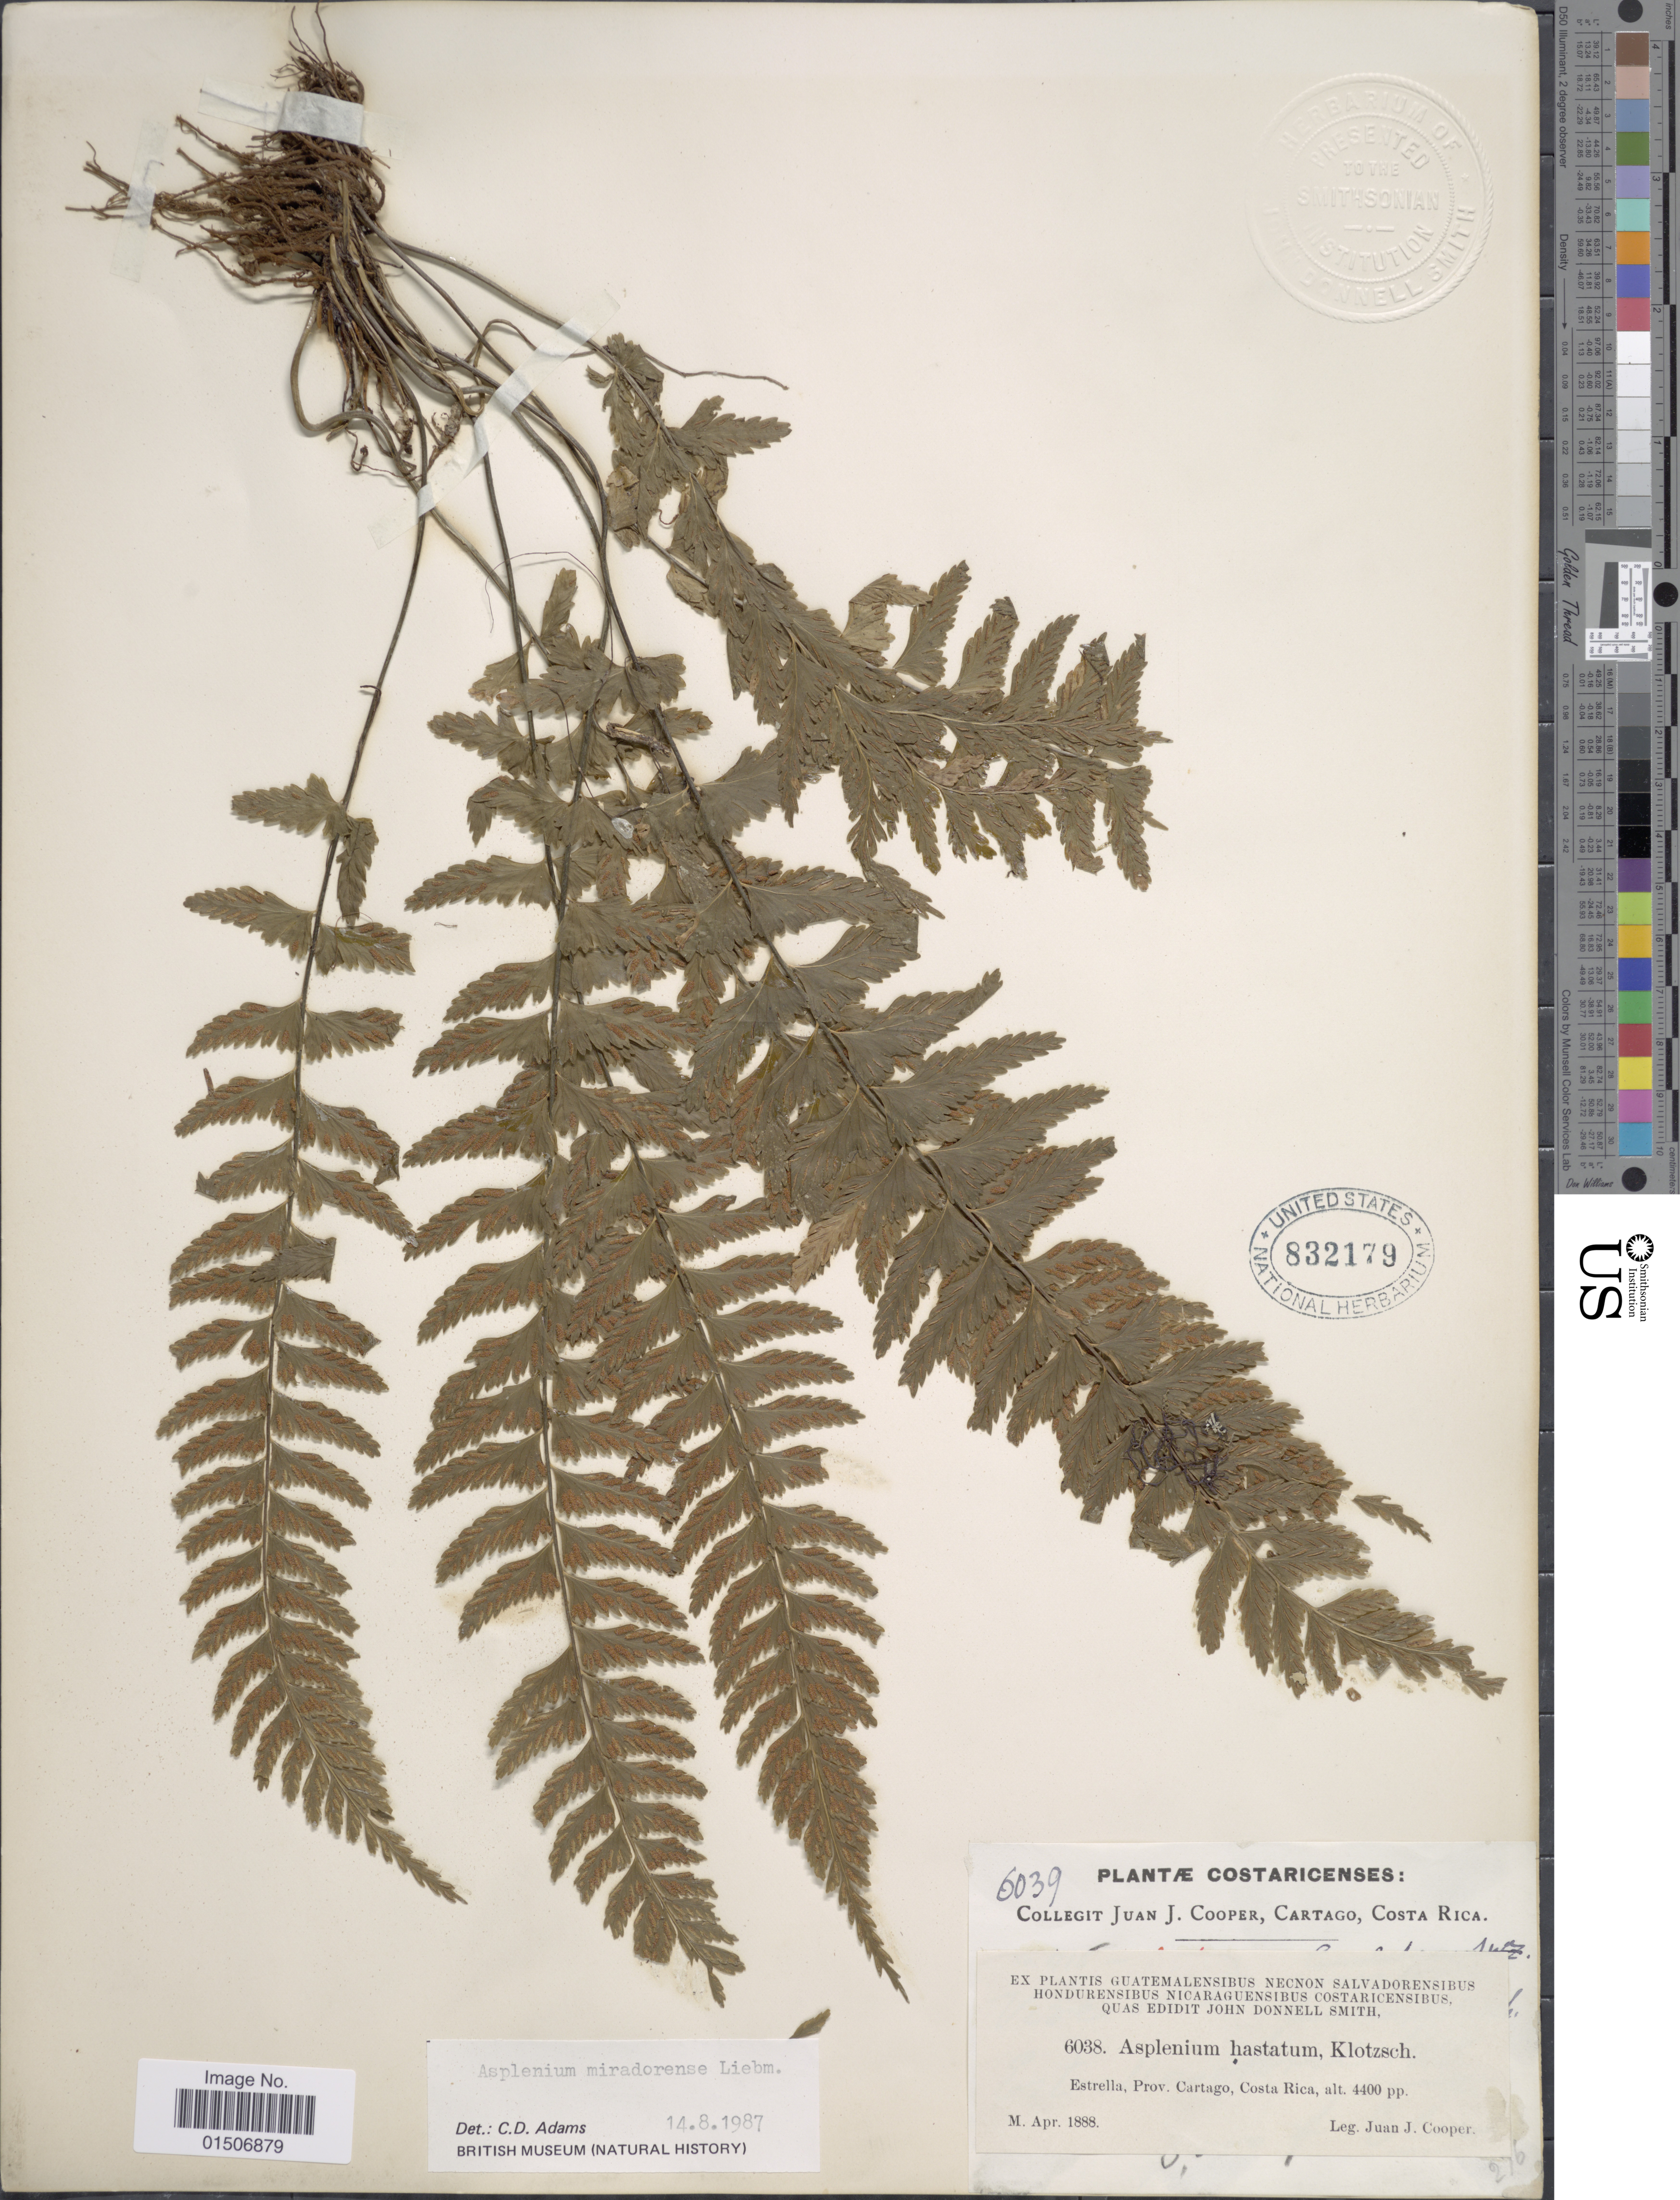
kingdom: Plantae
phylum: Tracheophyta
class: Polypodiopsida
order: Polypodiales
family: Aspleniaceae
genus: Asplenium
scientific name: Asplenium miradorense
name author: Liebm.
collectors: J. J. Cooper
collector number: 6038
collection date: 1888-04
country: Costa Rica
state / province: Cartago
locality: Estrella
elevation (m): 1341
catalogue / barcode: US 832179